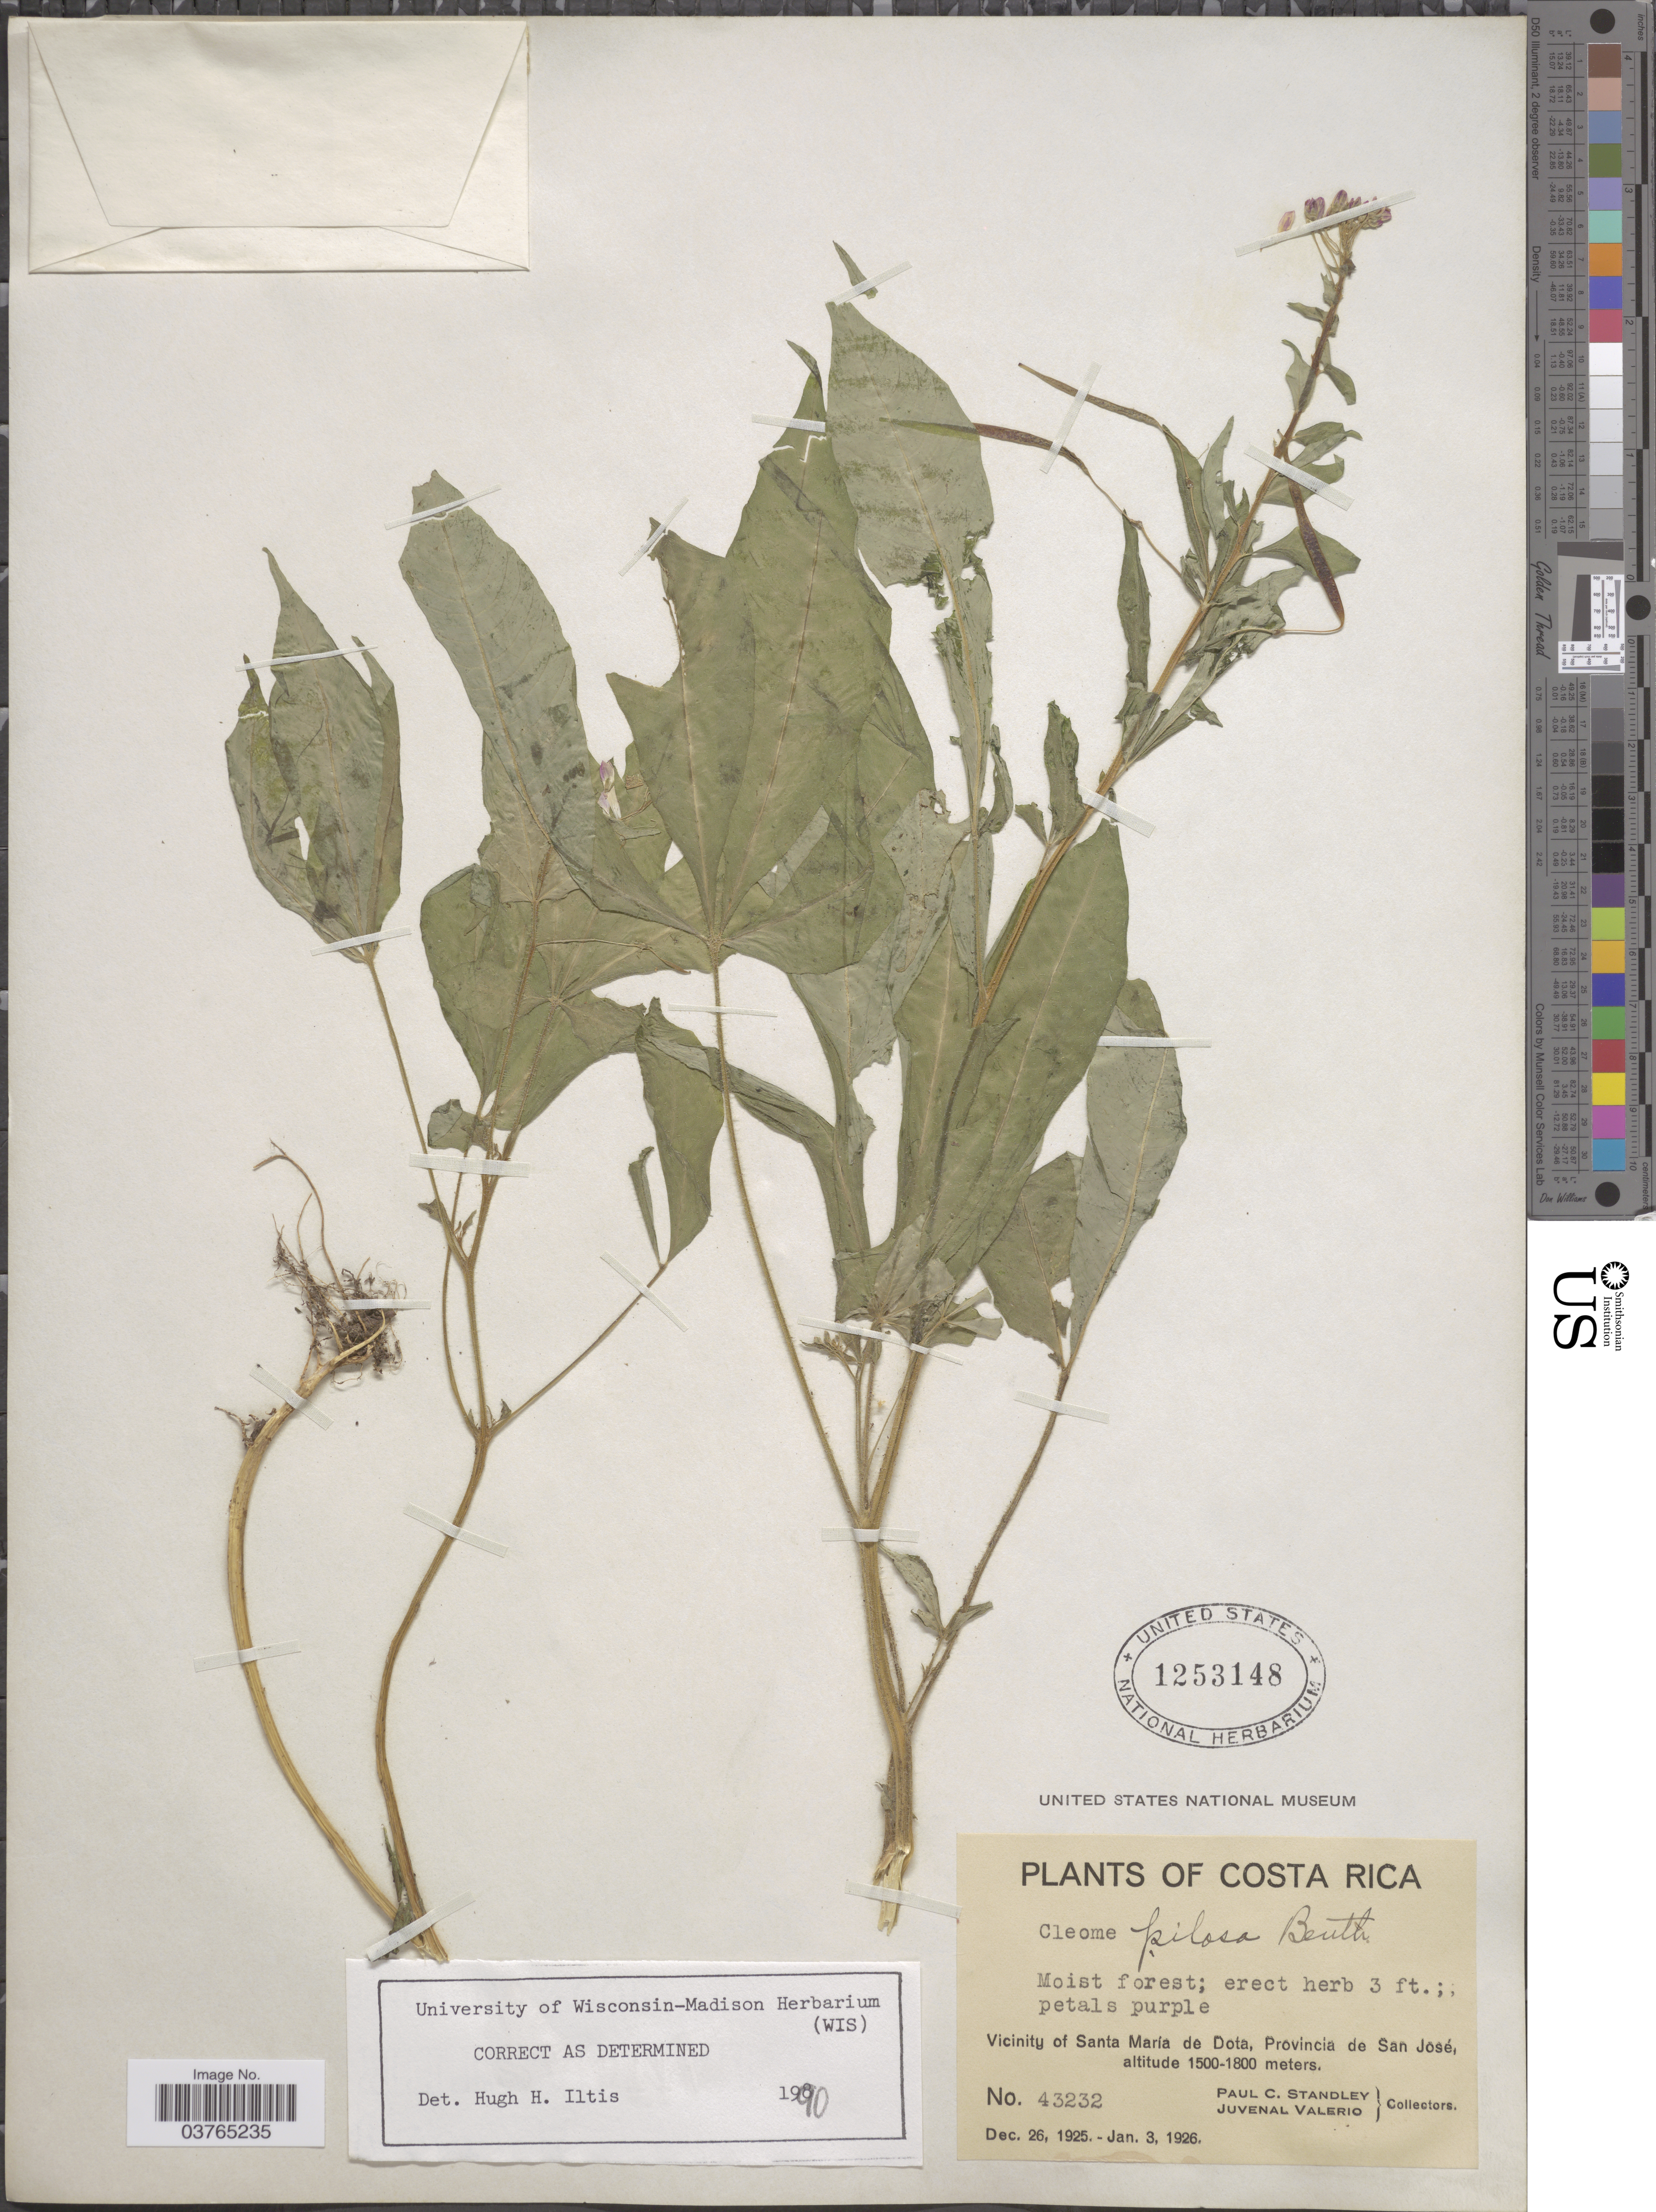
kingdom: Plantae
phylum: Tracheophyta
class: Magnoliopsida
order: Brassicales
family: Cleomaceae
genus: Cochranella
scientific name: Cochranella pilosa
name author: (Benth.) E.M. McGinty & Roalson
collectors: P. C. Standley & J. Valerio R.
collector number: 43232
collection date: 1925-12-26/1926-01-03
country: Costa Rica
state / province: San José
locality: Vicinity of Santa María de Dota.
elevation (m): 1500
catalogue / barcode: US 1253148